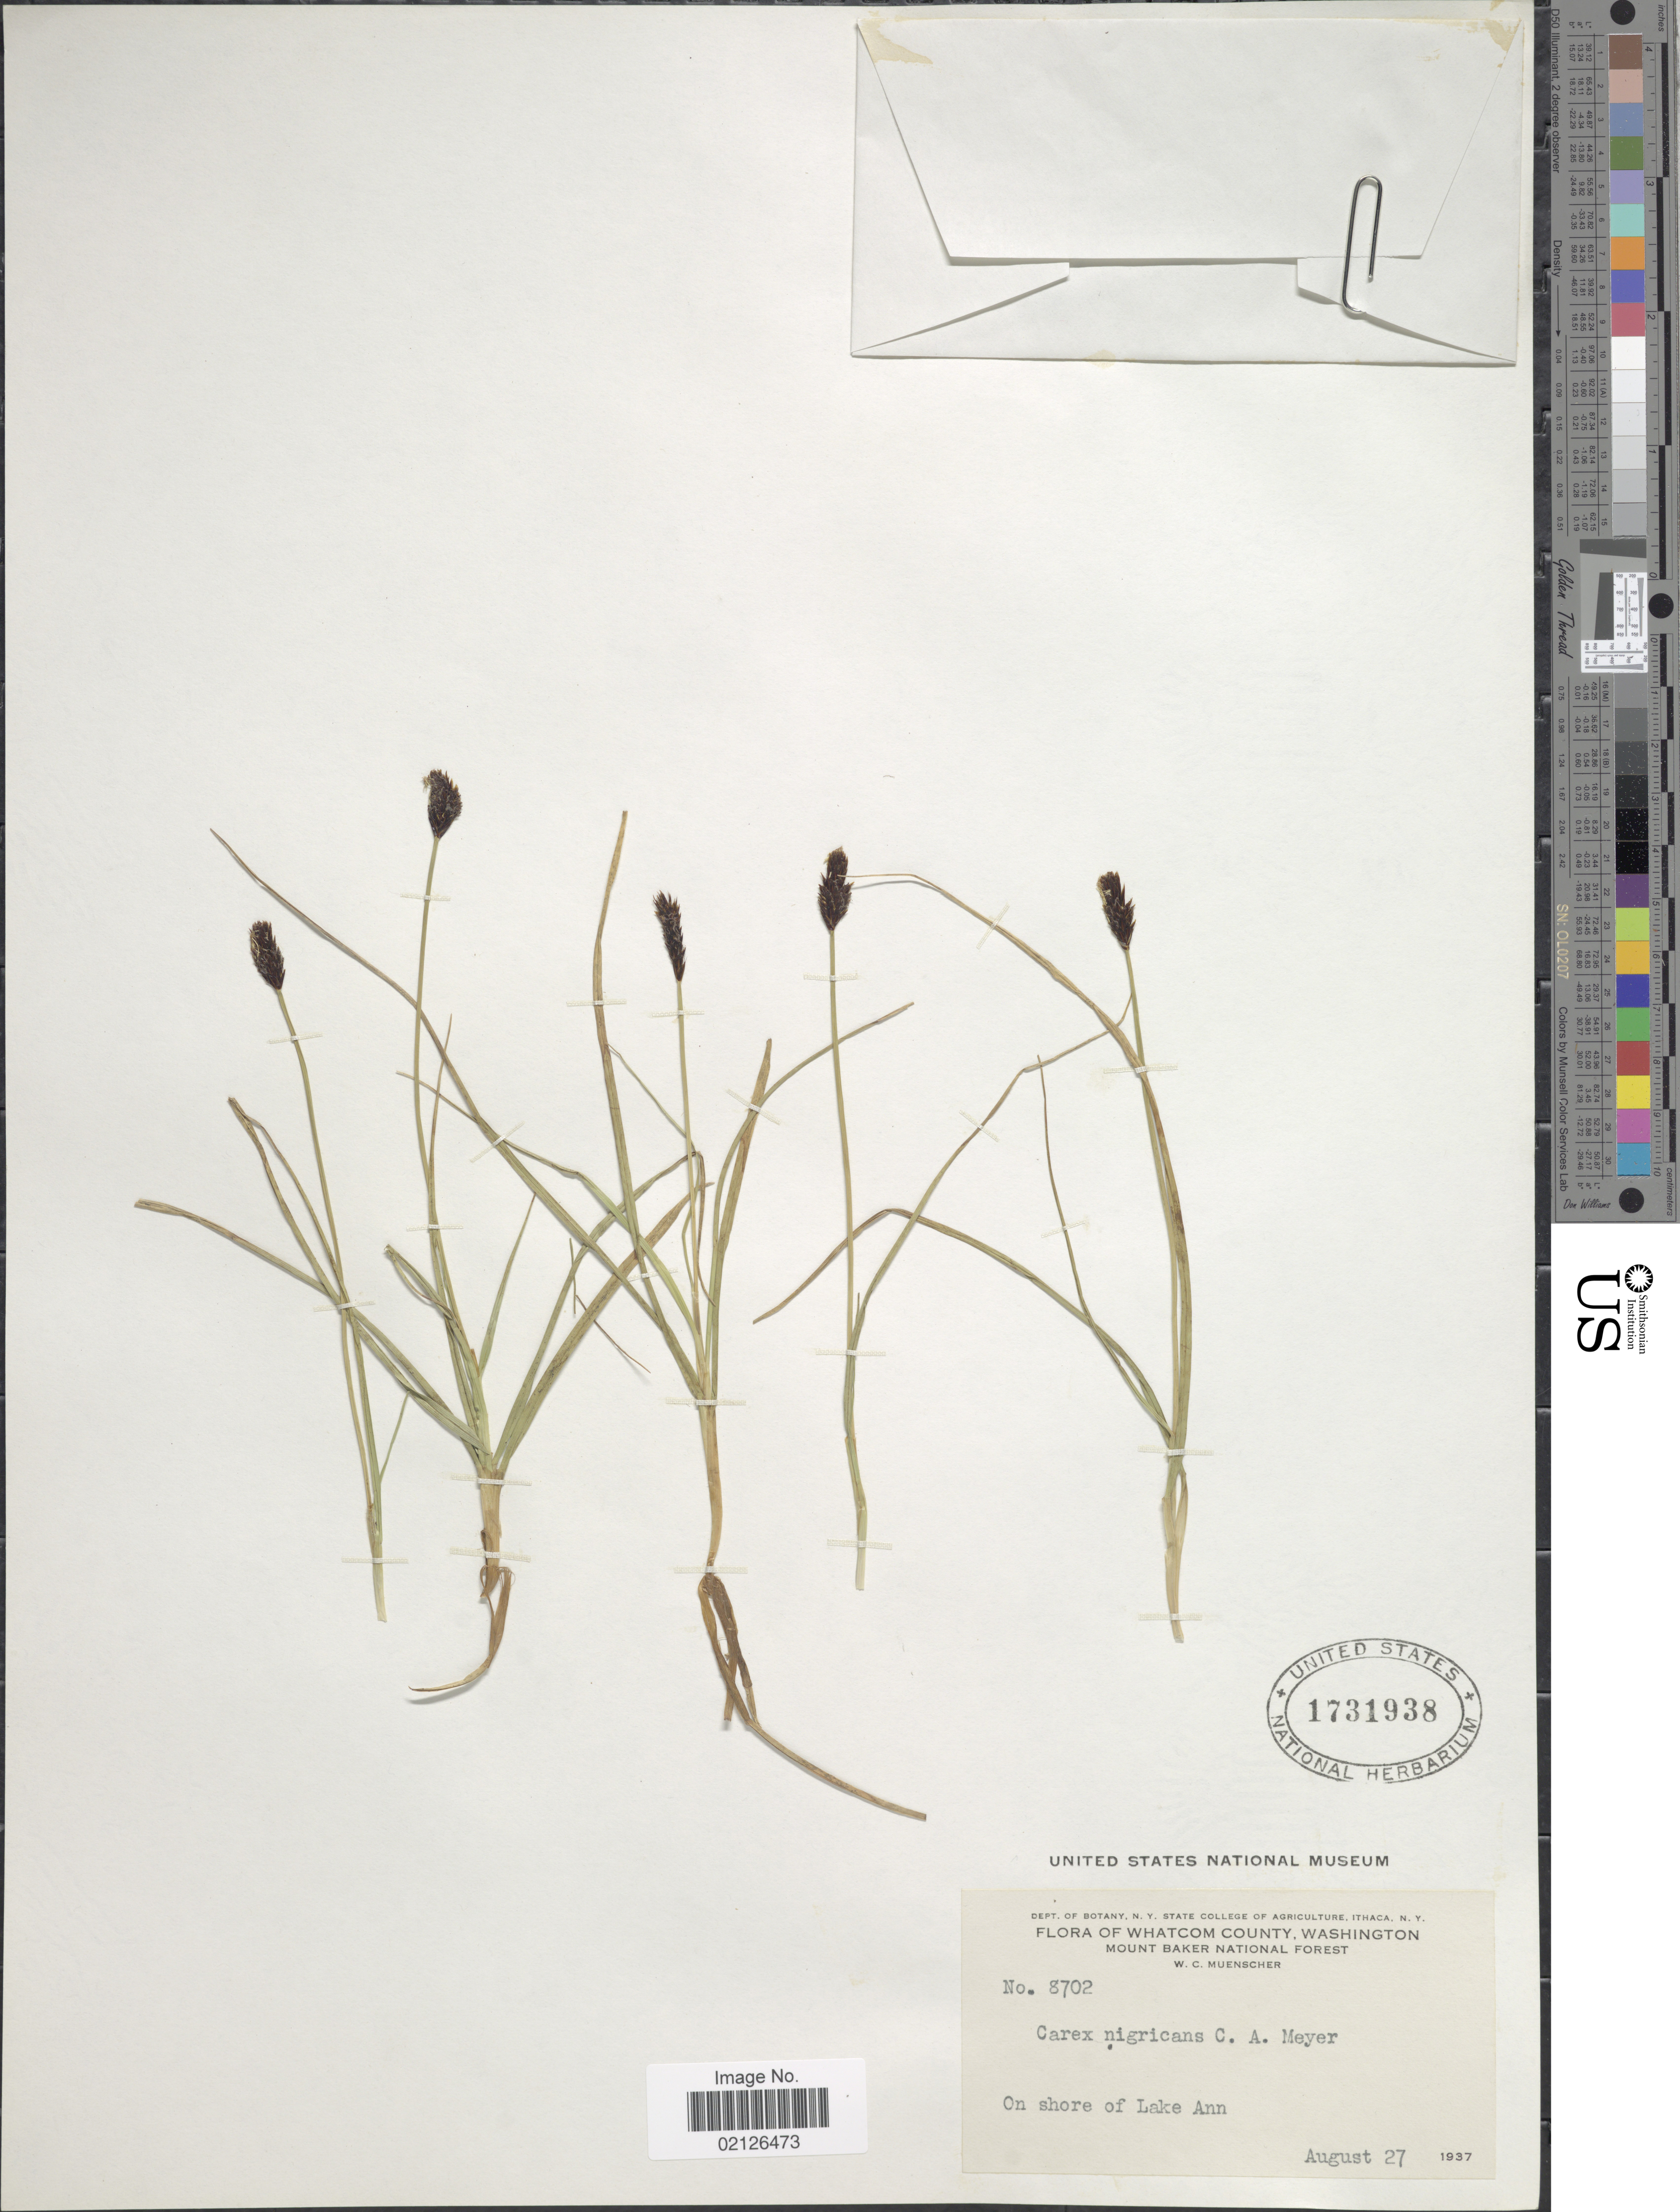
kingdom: Plantae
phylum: Tracheophyta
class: Liliopsida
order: Poales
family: Cyperaceae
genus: Carex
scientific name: Carex nigricans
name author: C.A. Mey.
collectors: W. Muenscher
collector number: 8702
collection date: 1937-08-27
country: United States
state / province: Washington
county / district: Whatcom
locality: Whatcom County, Mount Baker National Forest, On shore of Lake Ann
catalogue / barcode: US 1731938